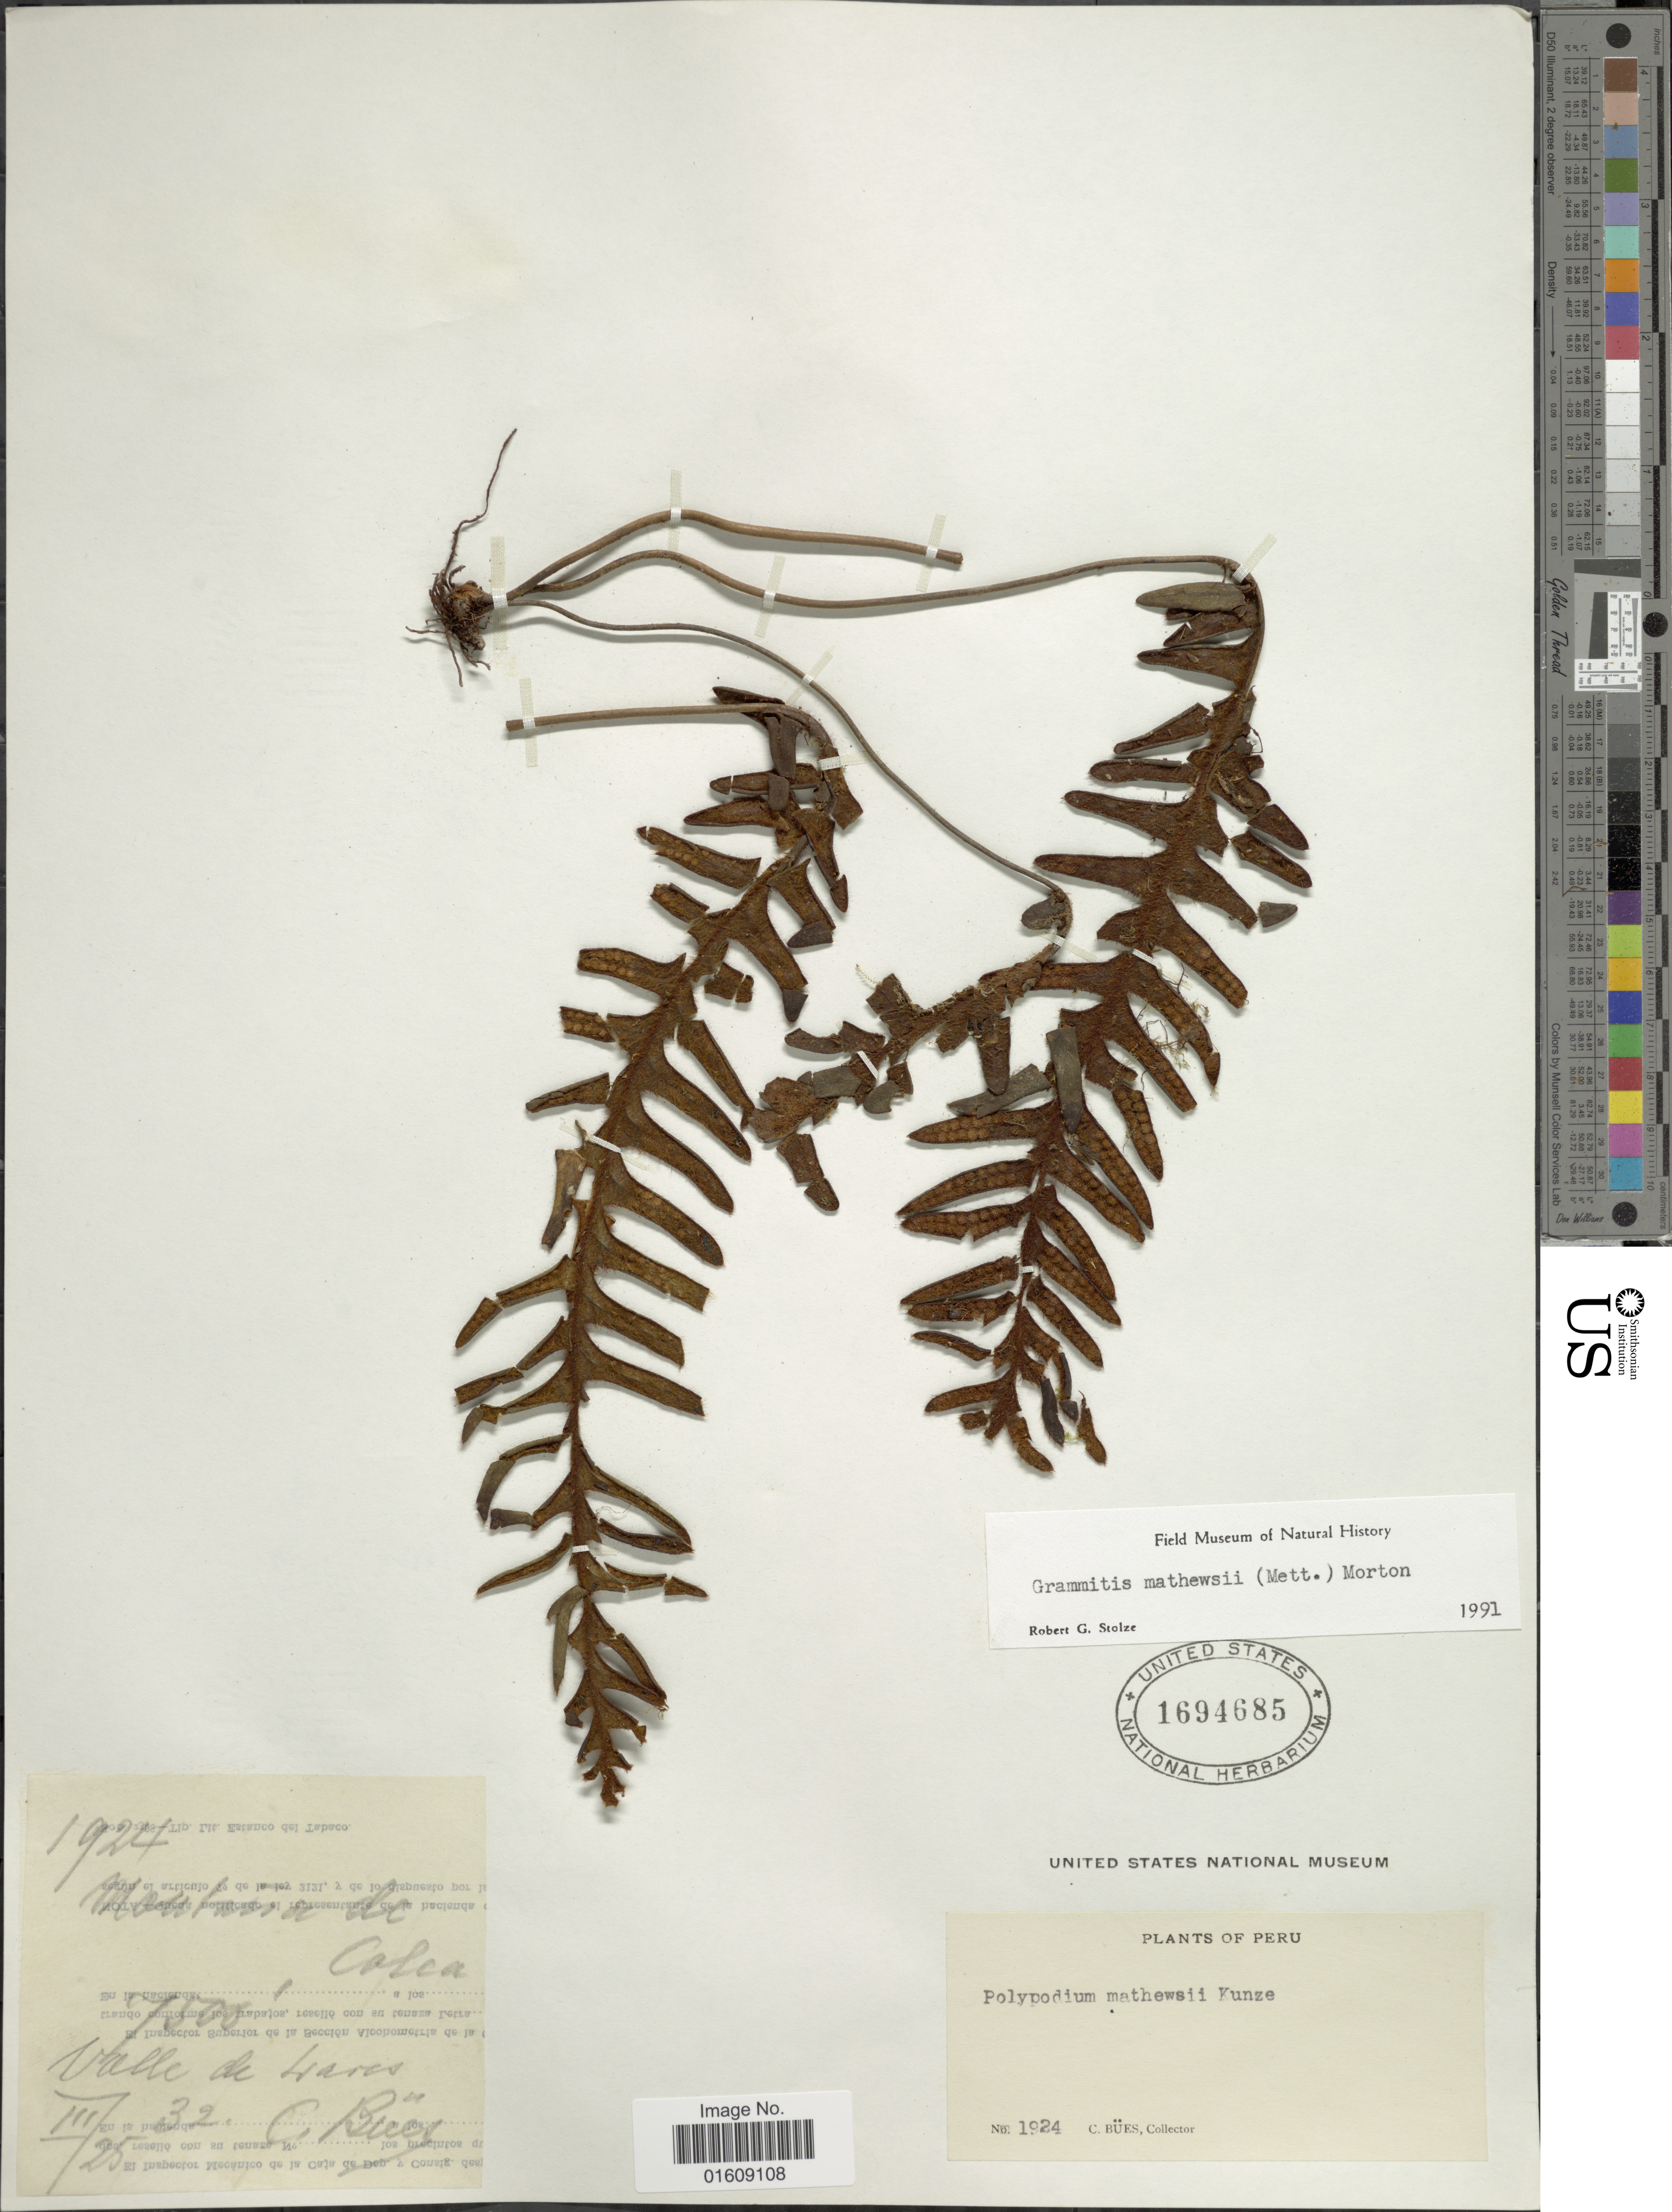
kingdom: Plantae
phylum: Tracheophyta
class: Polypodiopsida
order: Polypodiales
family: Polypodiaceae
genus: Zygophlebia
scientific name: Zygophlebia mathewsii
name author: (Kunze ex Mett.) L.E. Bishop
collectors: C. Bues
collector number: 1924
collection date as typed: Transcribed d/m/y: 25/3/32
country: Peru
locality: Peru, Mountain de Calcam Valle de Hares.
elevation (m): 2286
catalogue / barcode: US 1694684